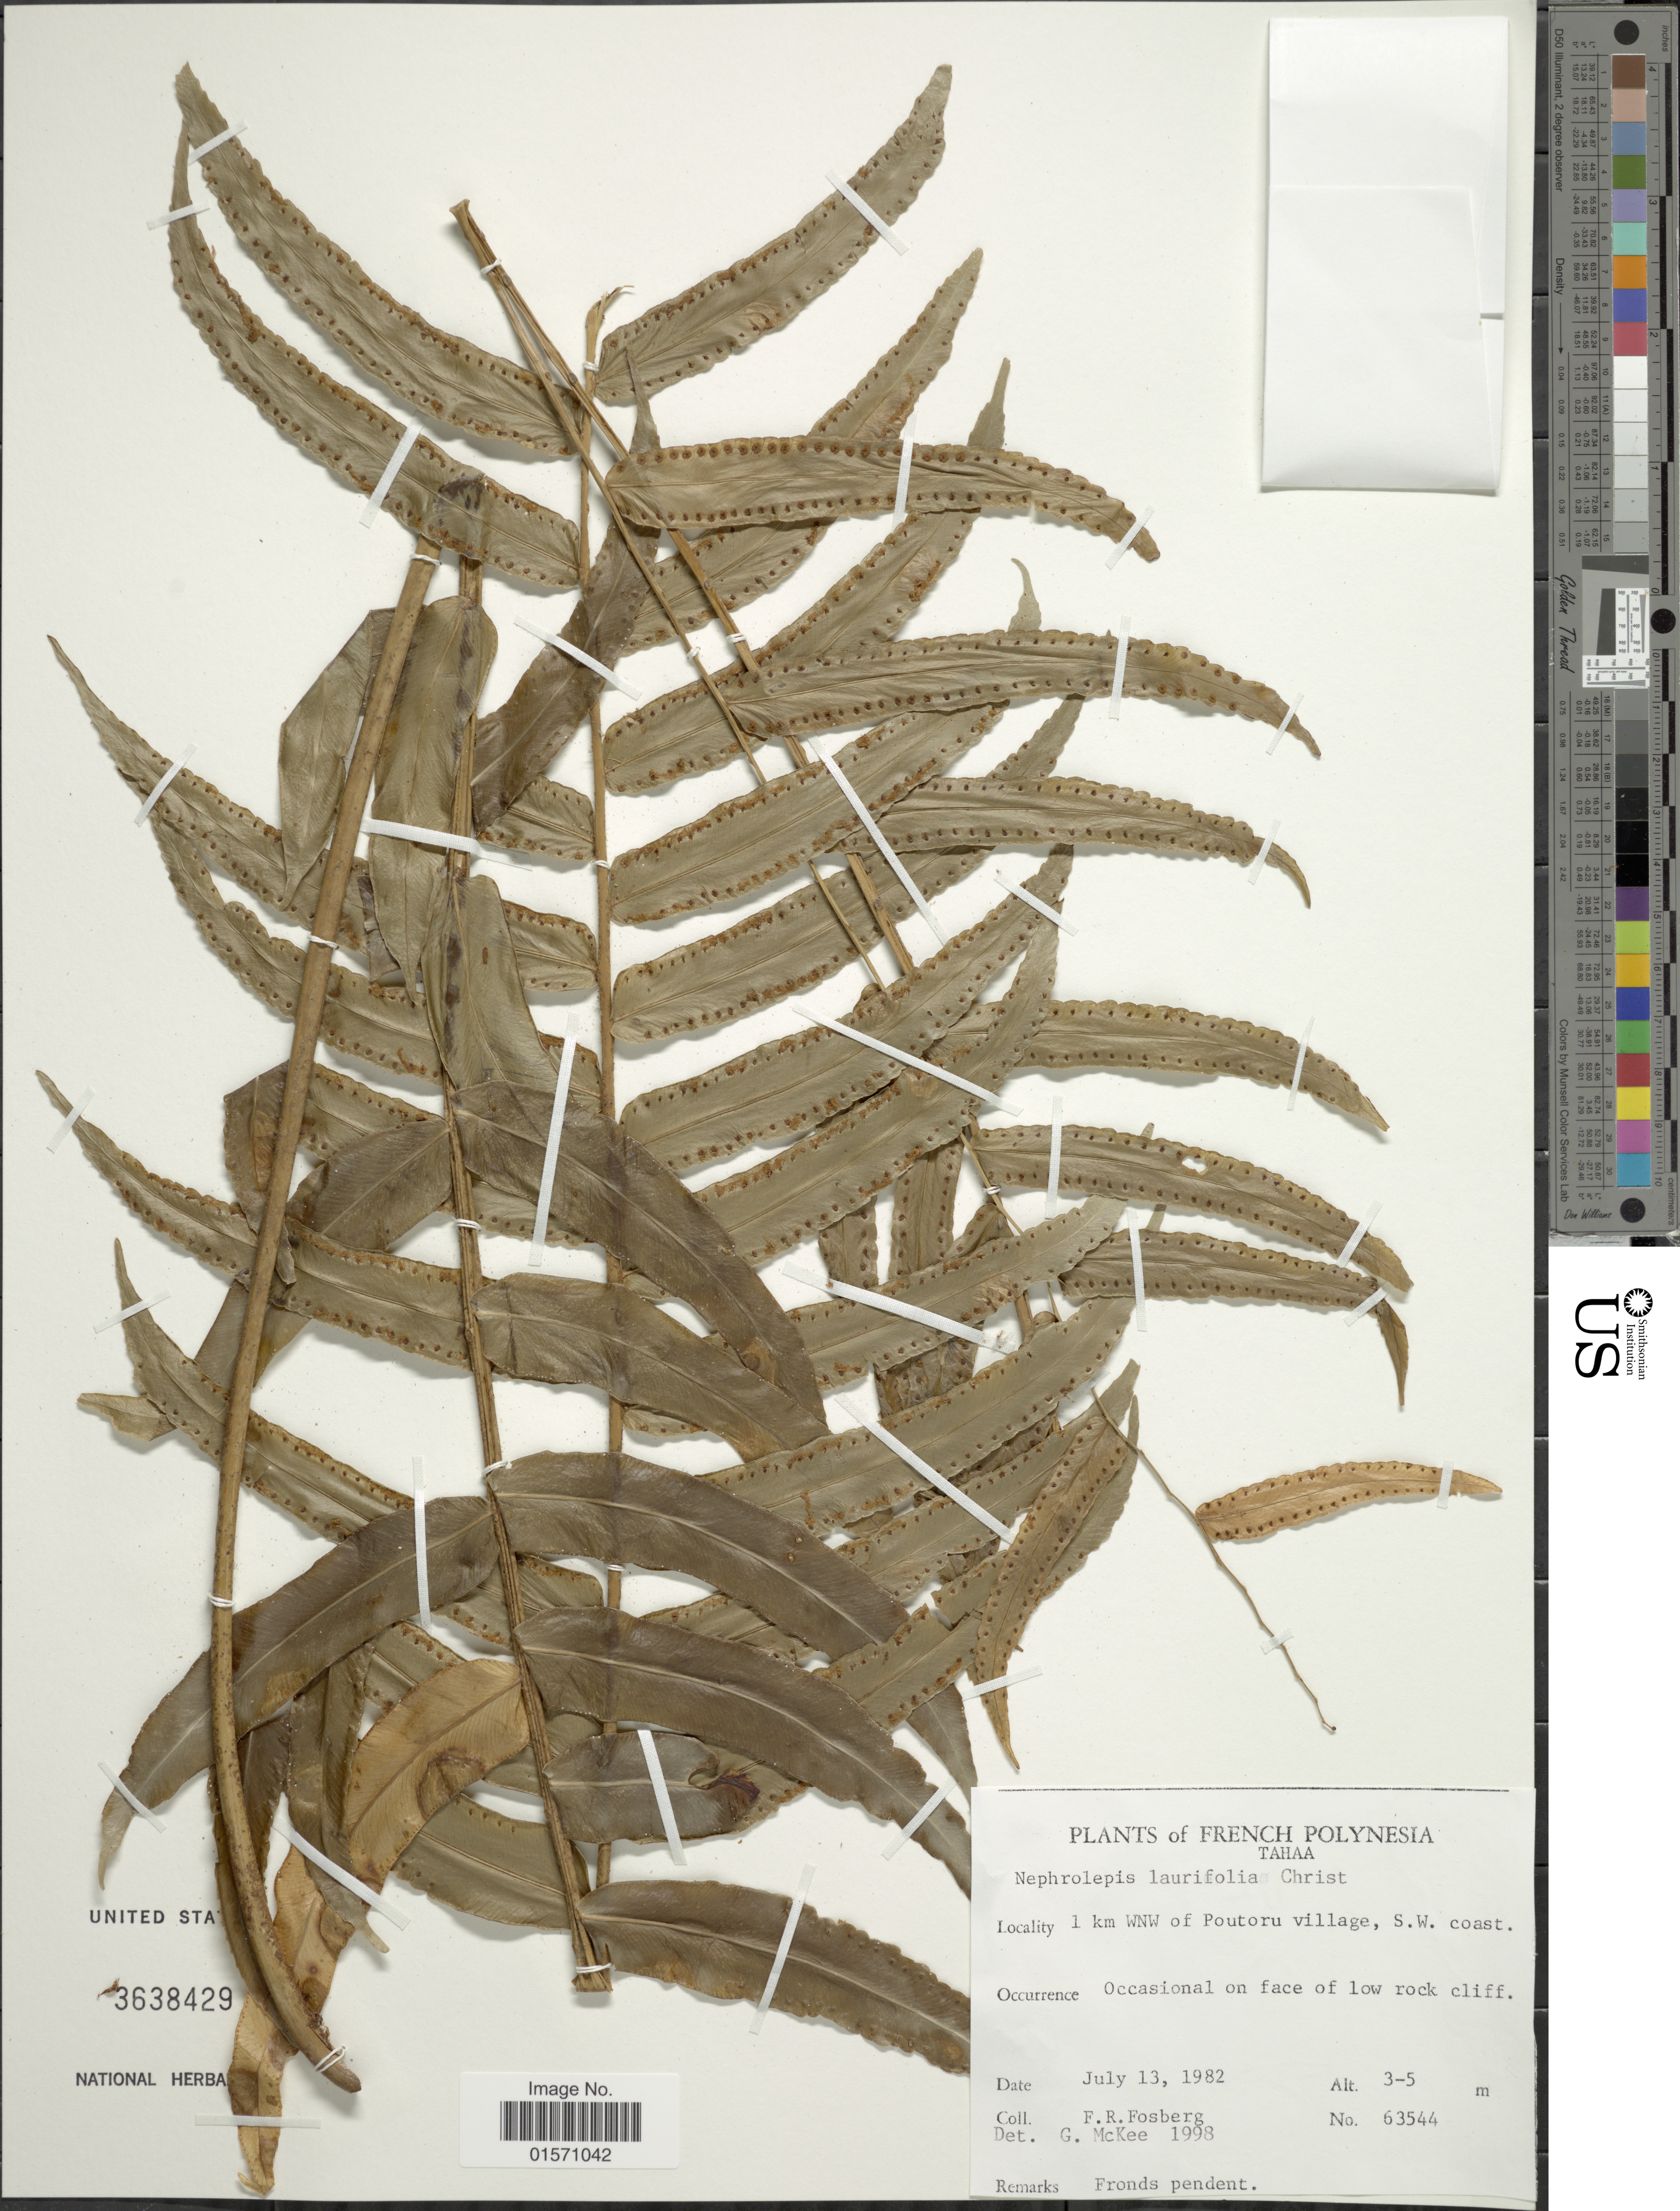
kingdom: Plantae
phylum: Tracheophyta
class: Polypodiopsida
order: Polypodiales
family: Nephrolepidaceae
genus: Nephrolepis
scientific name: Nephrolepis laurifolia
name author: Christ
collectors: F. R. Fosberg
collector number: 63544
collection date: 1982-07-13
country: French Polynesia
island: Tahaa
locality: Tahaa. 1 km WNW of Poutoru village, S.W. coast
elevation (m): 3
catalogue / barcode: US 3638429